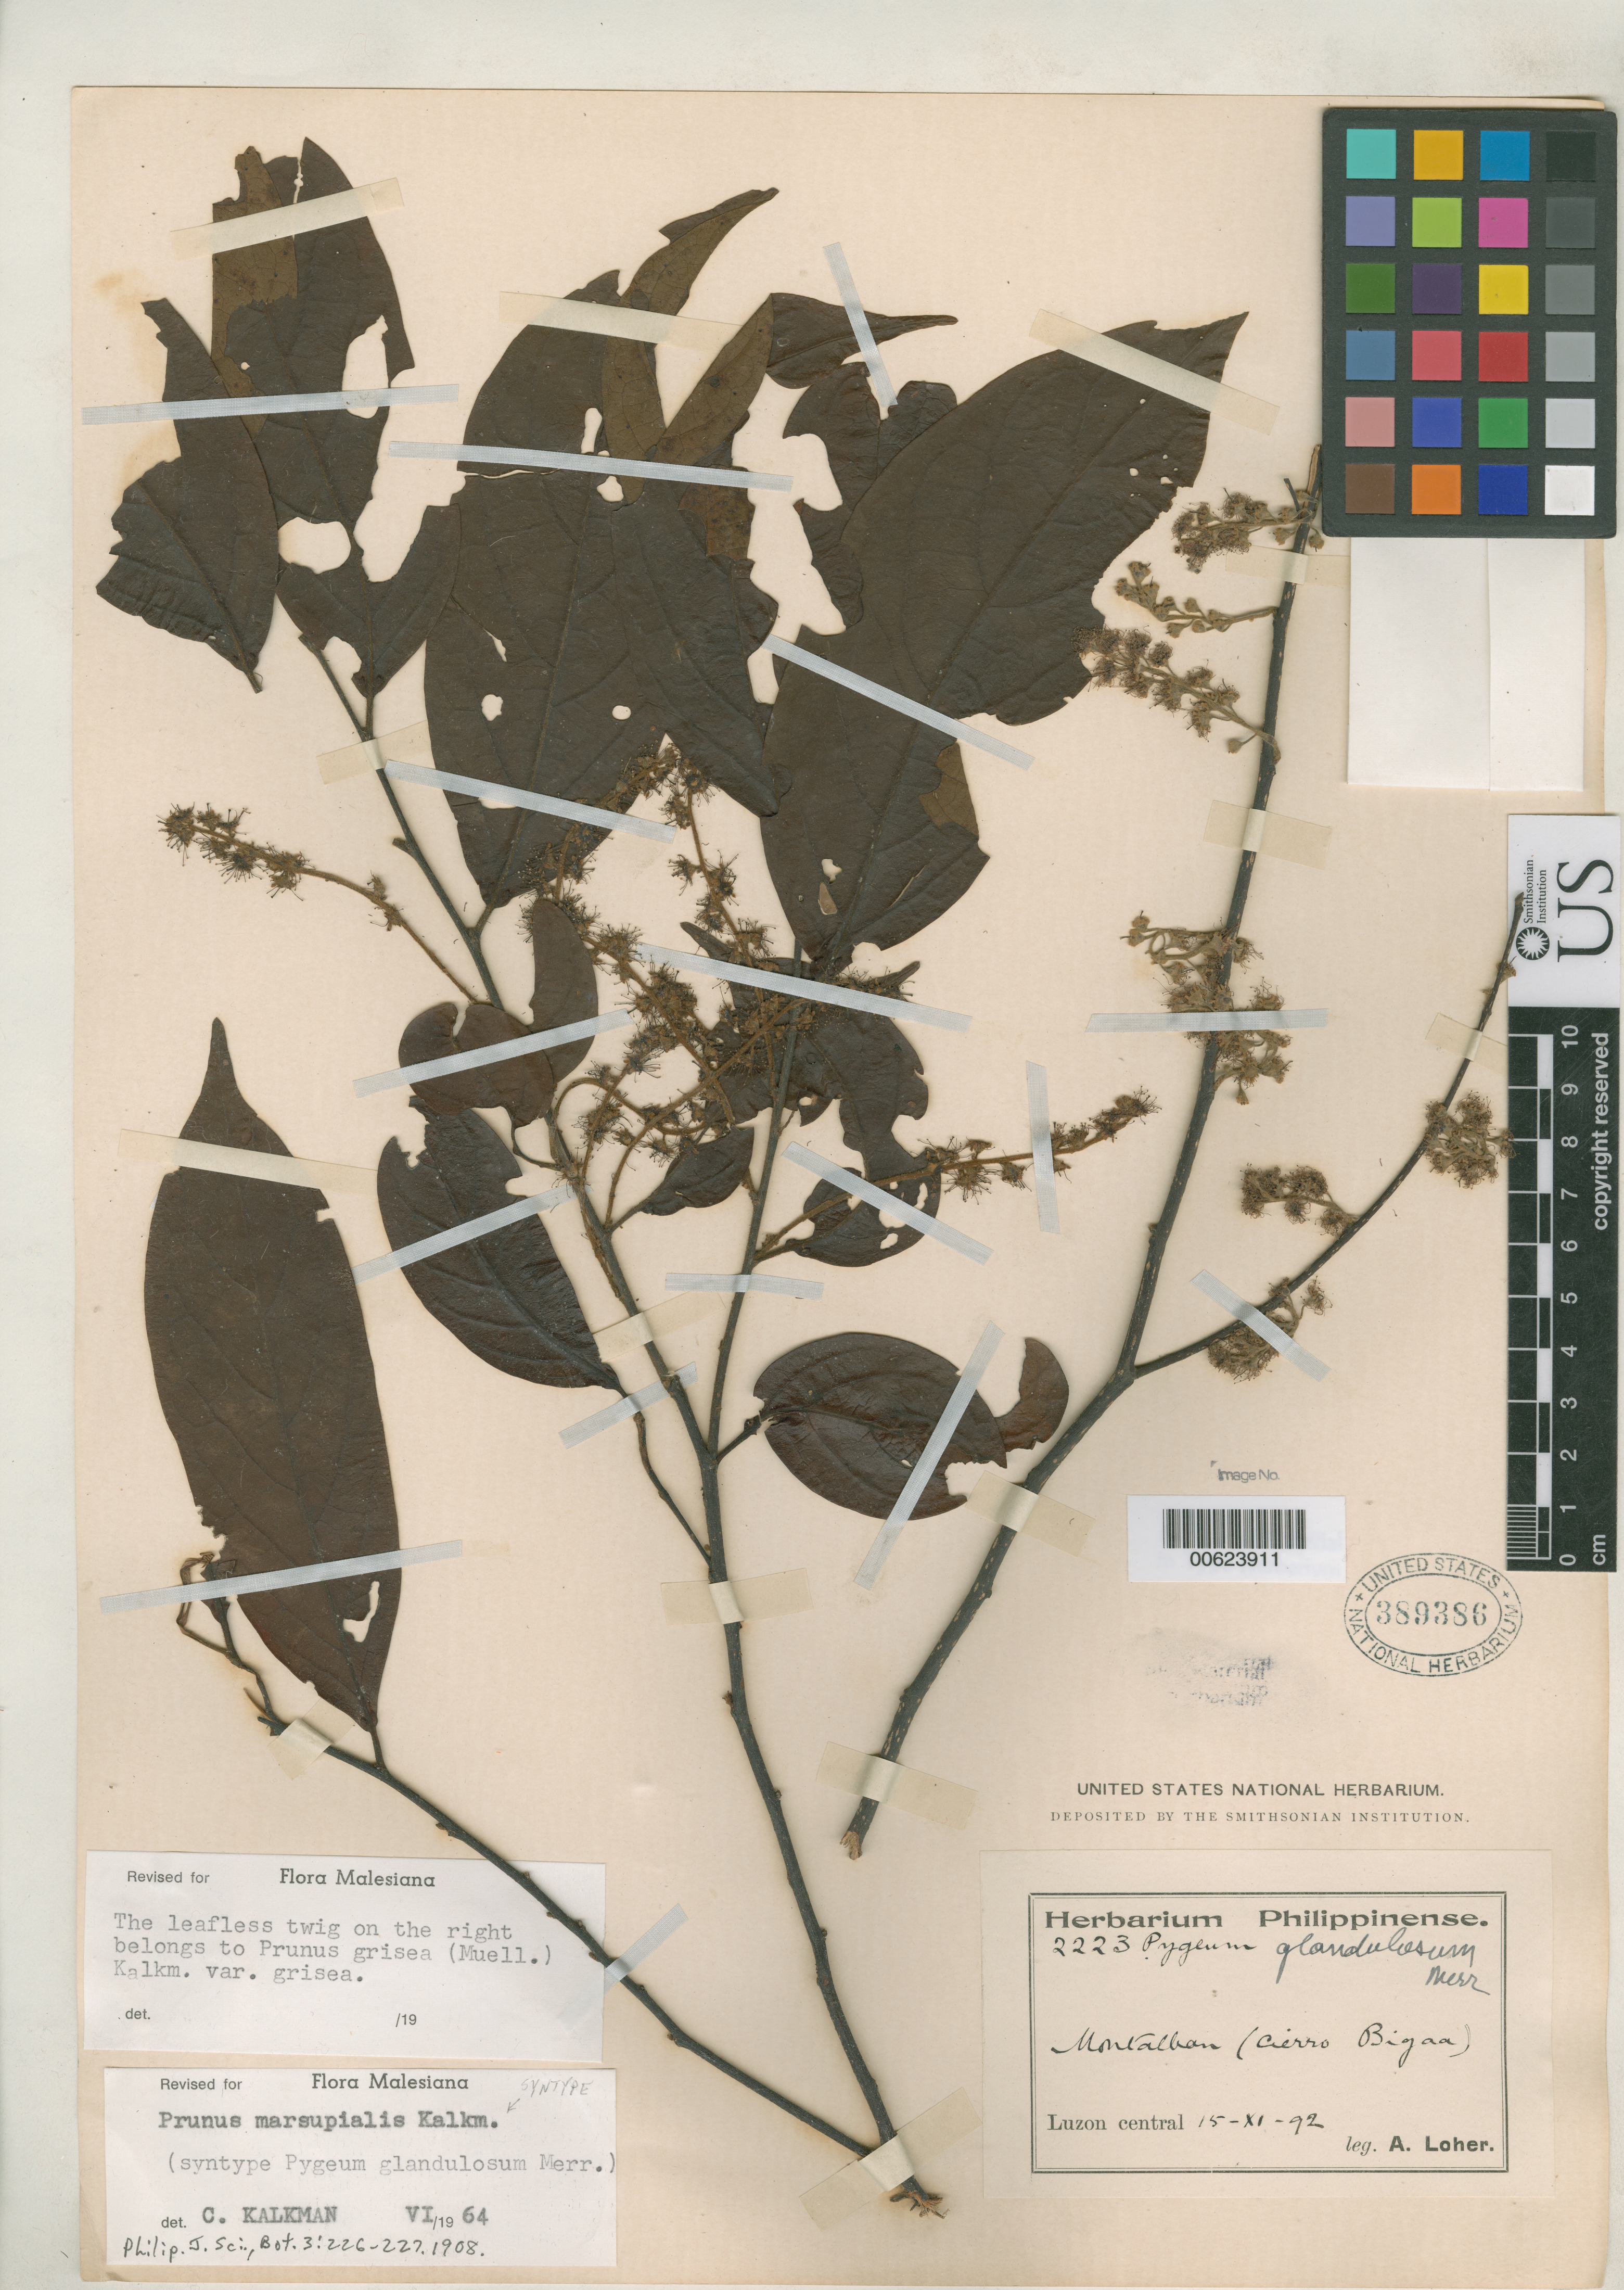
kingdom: Plantae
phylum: Tracheophyta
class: Magnoliopsida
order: Rosales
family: Rosaceae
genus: Pygeum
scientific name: Pygeum glandulosum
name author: Merr.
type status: Syntype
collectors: A. Loher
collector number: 2223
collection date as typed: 15 Jun 1892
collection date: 1892-06-15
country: Philippines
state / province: Calabarzon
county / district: Rizal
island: Luzon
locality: Montalban, Cierro Bigaa.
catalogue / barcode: US 389386